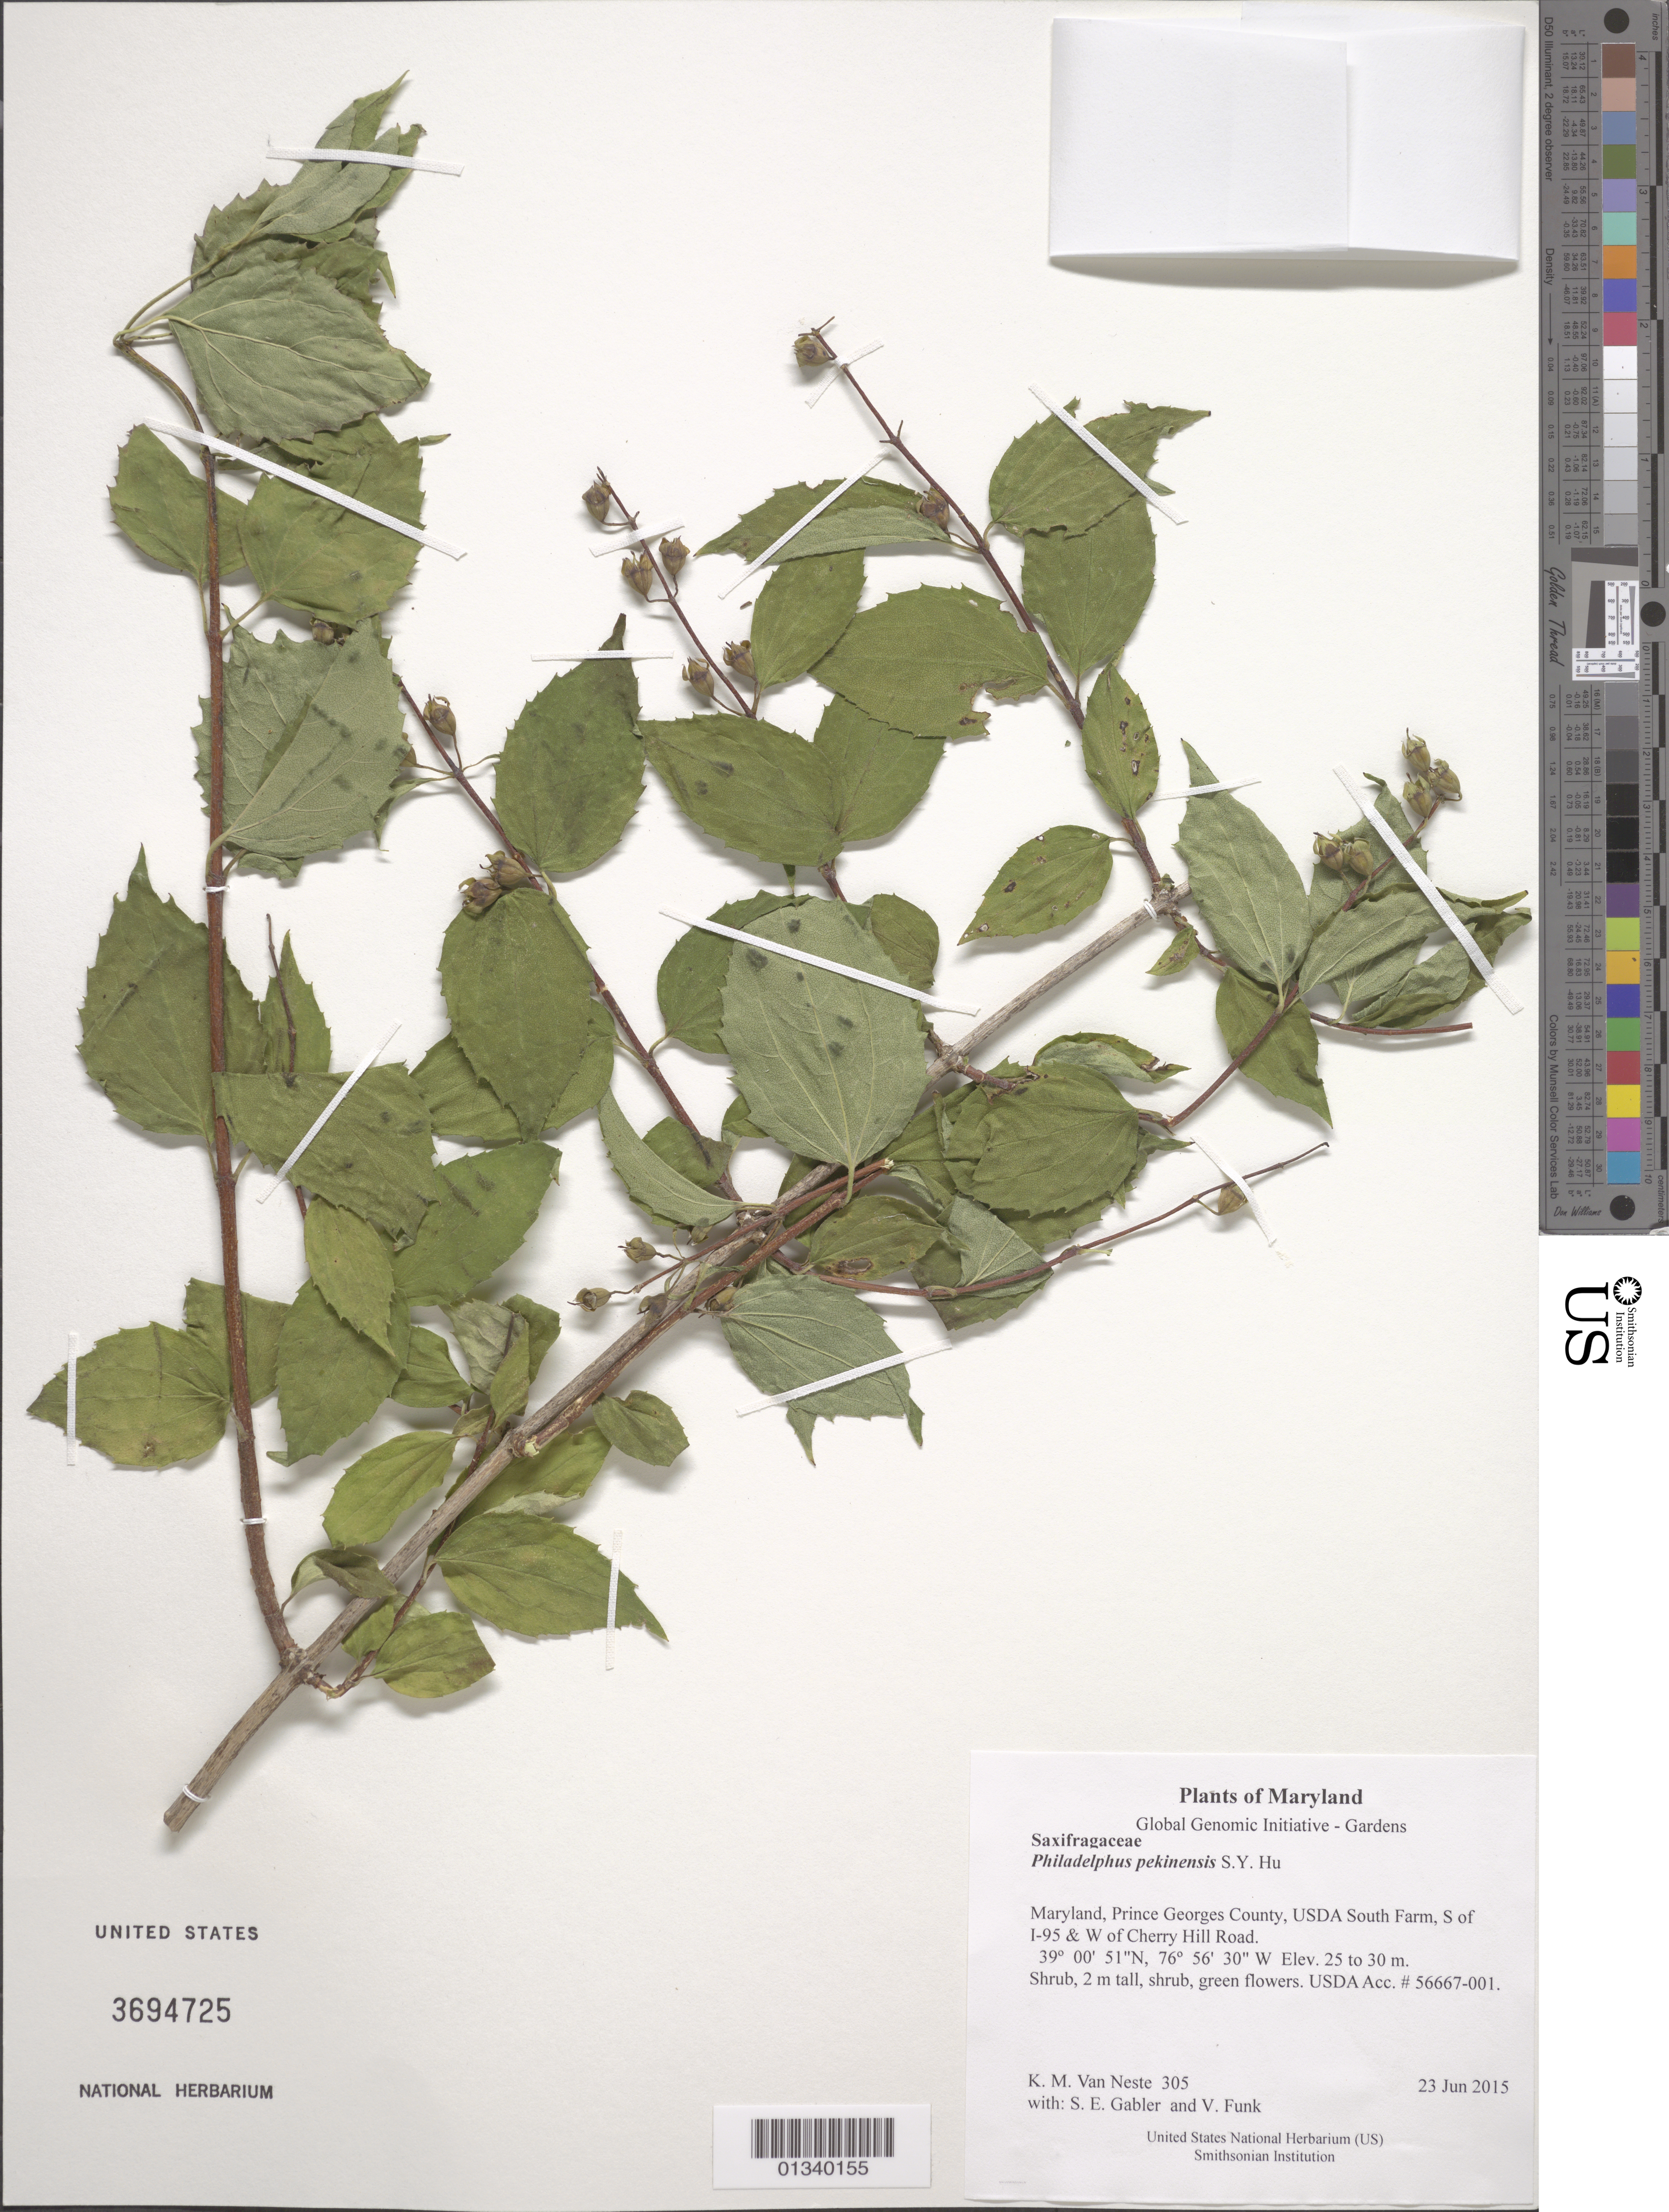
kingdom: Plantae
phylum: Tracheophyta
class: Magnoliopsida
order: Cornales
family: Hydrangeaceae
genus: Philadelphus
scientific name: Philadelphus pekinensis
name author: S.Y. Hu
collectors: K. M. Van Neste, S. E. Gabler & V. Funk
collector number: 305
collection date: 2015-06-23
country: United States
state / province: Maryland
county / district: Prince George's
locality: USDA South Farm, S of I-95 & W of Cherry Hill Road.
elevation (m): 25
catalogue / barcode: US 3694725